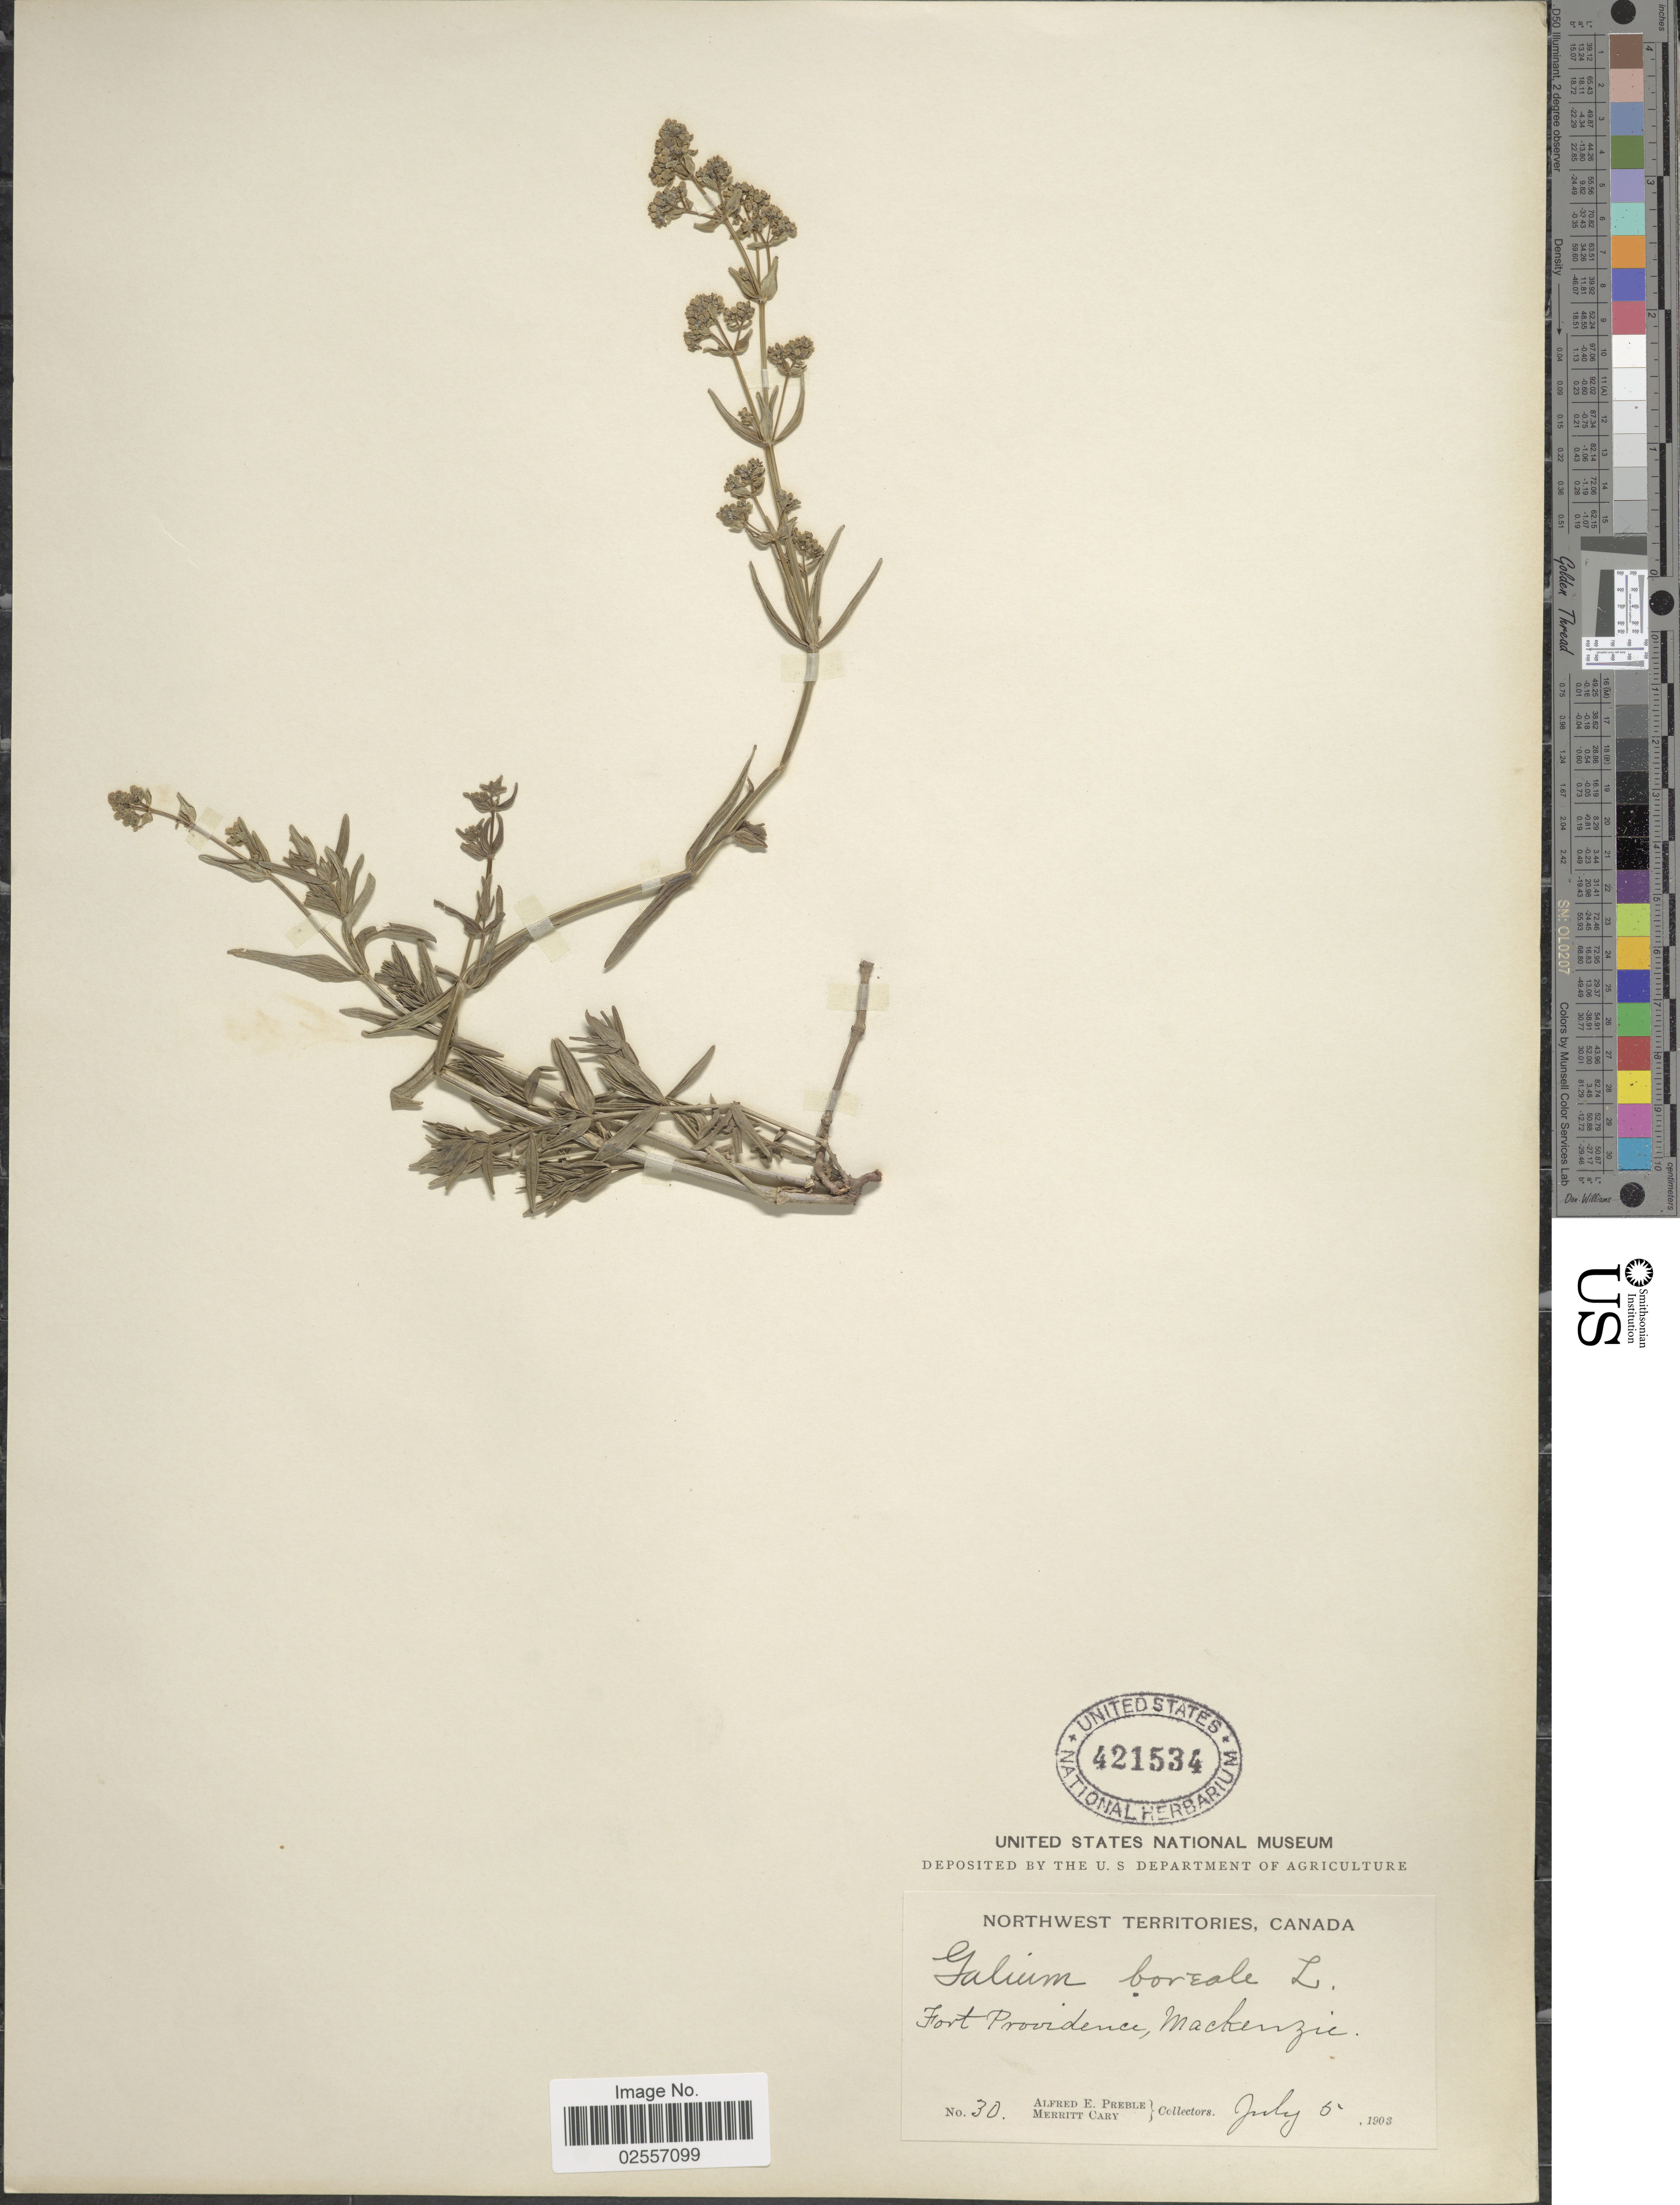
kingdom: Plantae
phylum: Tracheophyta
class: Magnoliopsida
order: Gentianales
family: Rubiaceae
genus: Galium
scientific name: Galium boreale L.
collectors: A. Preble & M. Cary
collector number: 30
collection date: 1903-07-05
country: Canada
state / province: Northwest Territories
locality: Fort Providence, Mackenzie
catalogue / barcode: US 421534